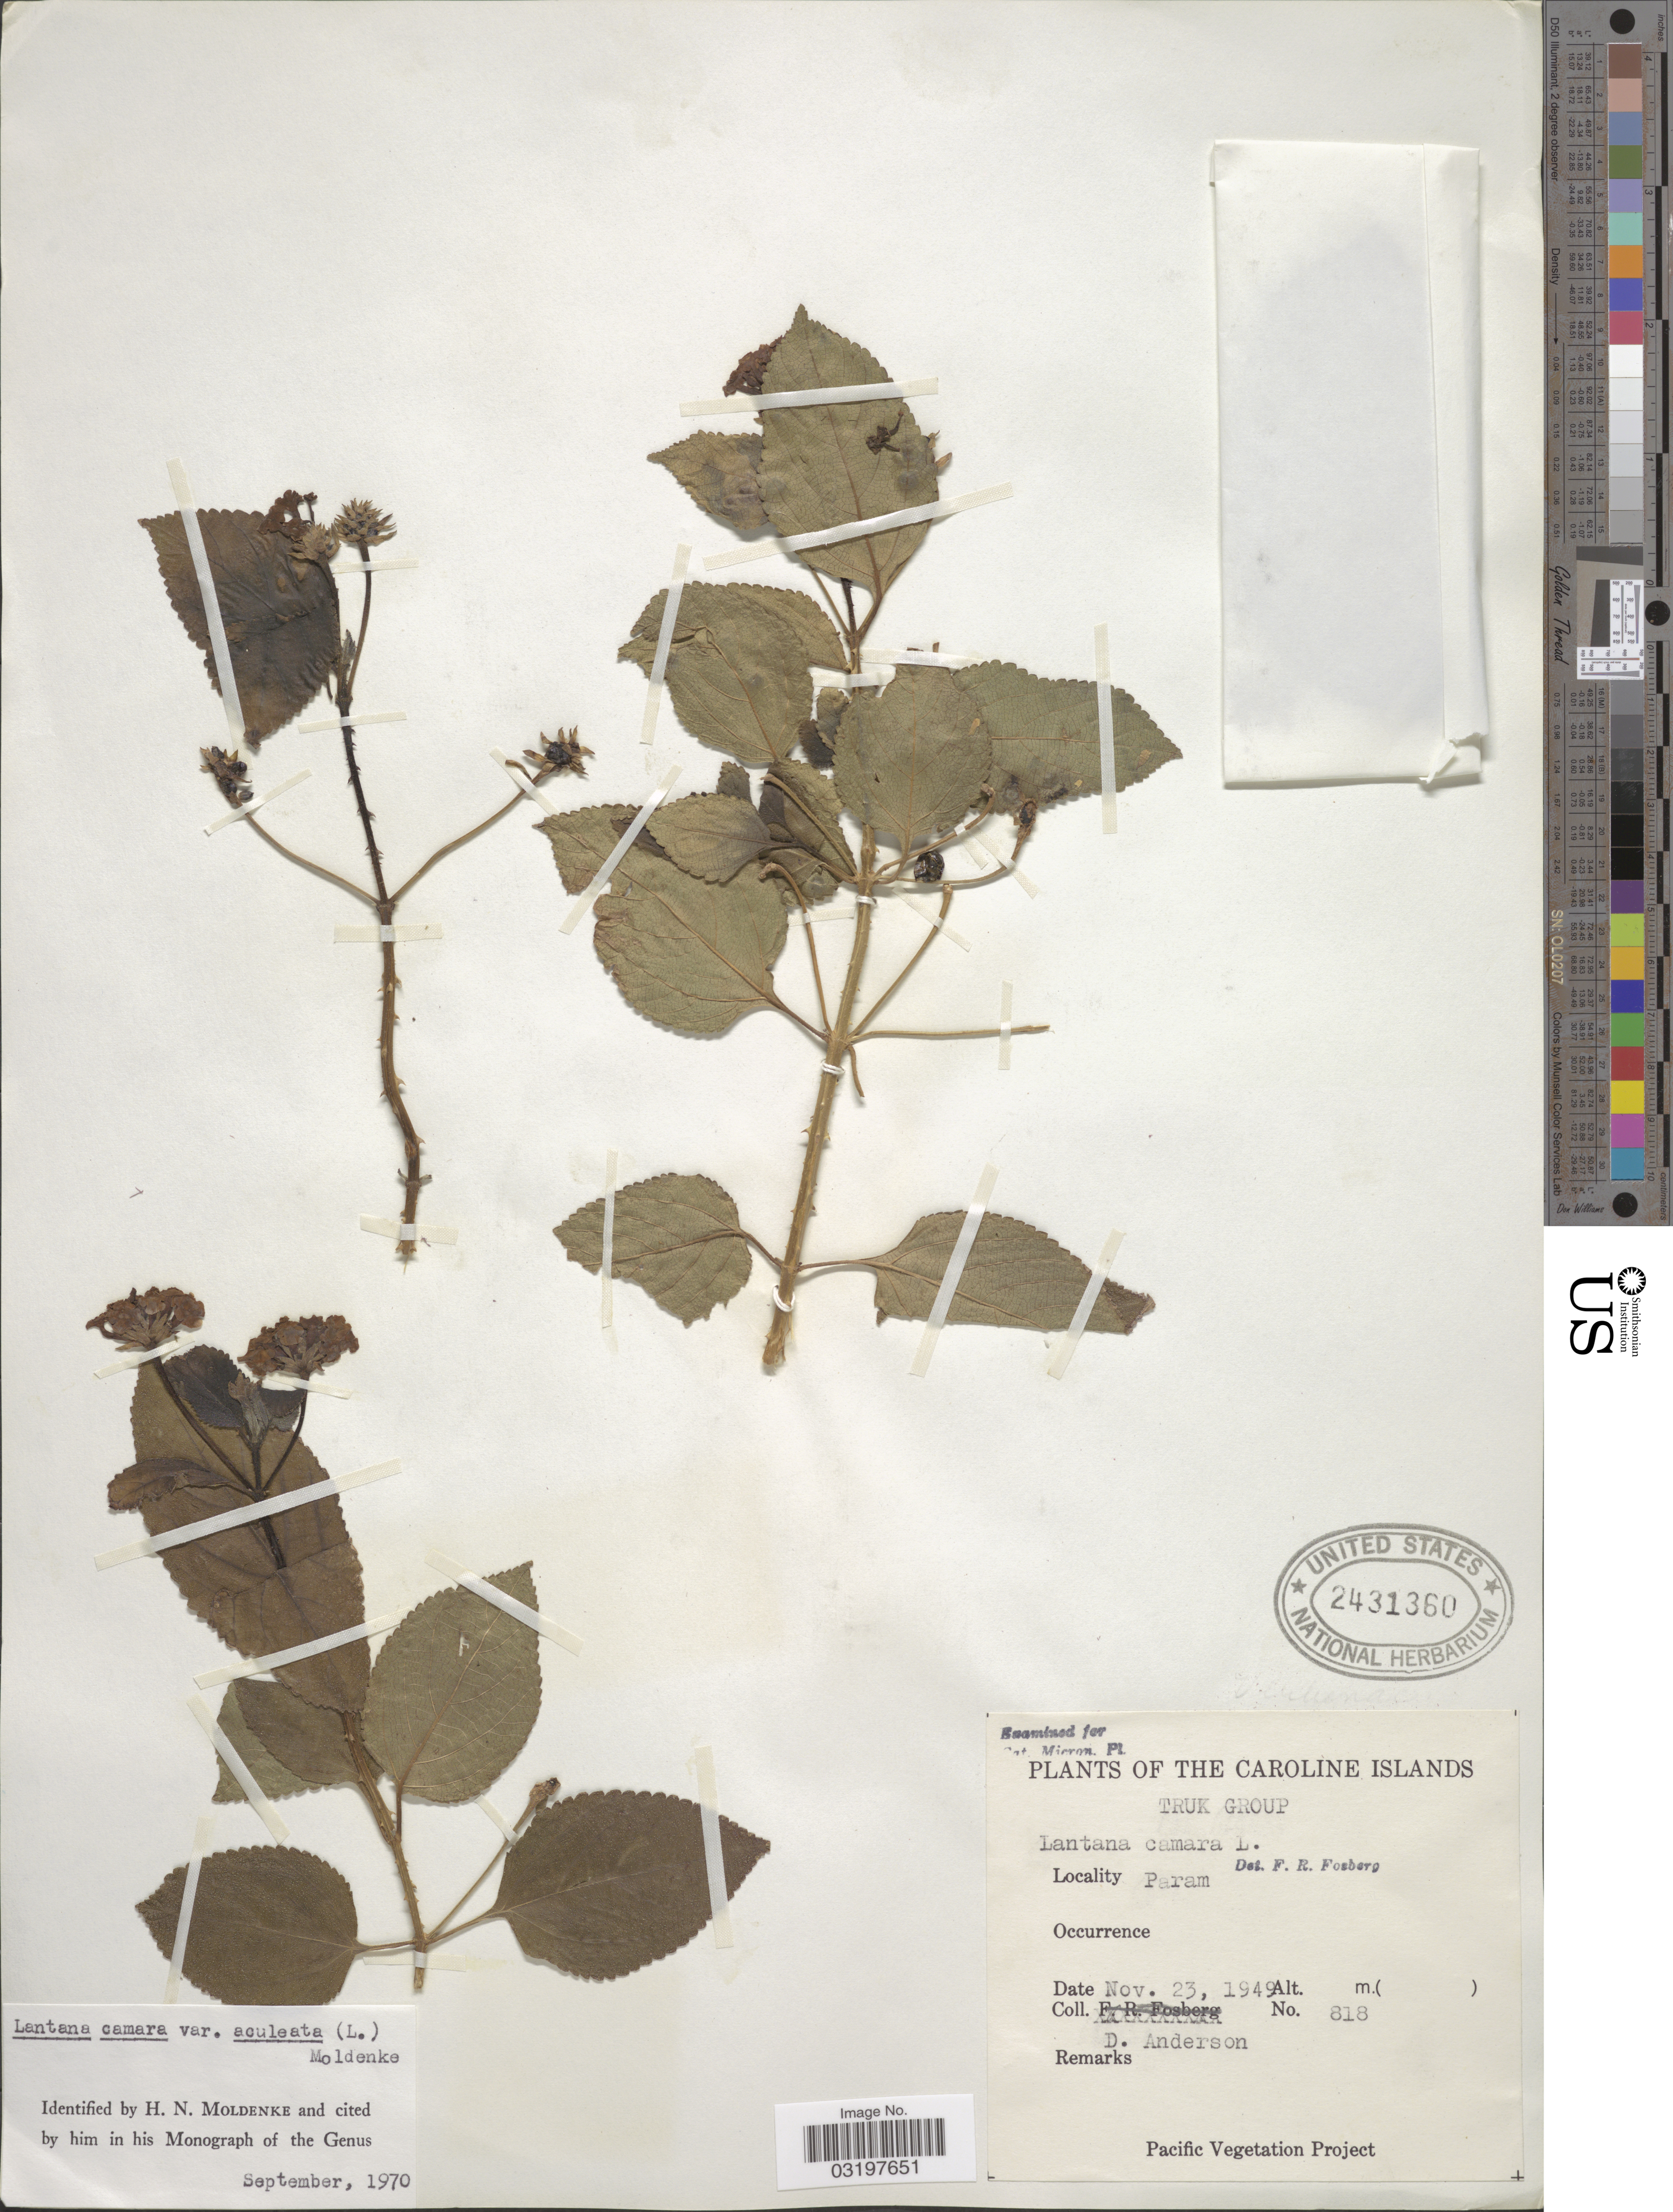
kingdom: Plantae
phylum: Tracheophyta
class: Magnoliopsida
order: Lamiales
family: Verbenaceae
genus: Lantana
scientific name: Lantana camara var. aculeata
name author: (L.) Moldenke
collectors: D. Anderson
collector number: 818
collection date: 1949-11-23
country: Micronesia, Federated States of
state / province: Truk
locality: The Caroline Islands. Truk Group. Param.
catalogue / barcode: US 2431360